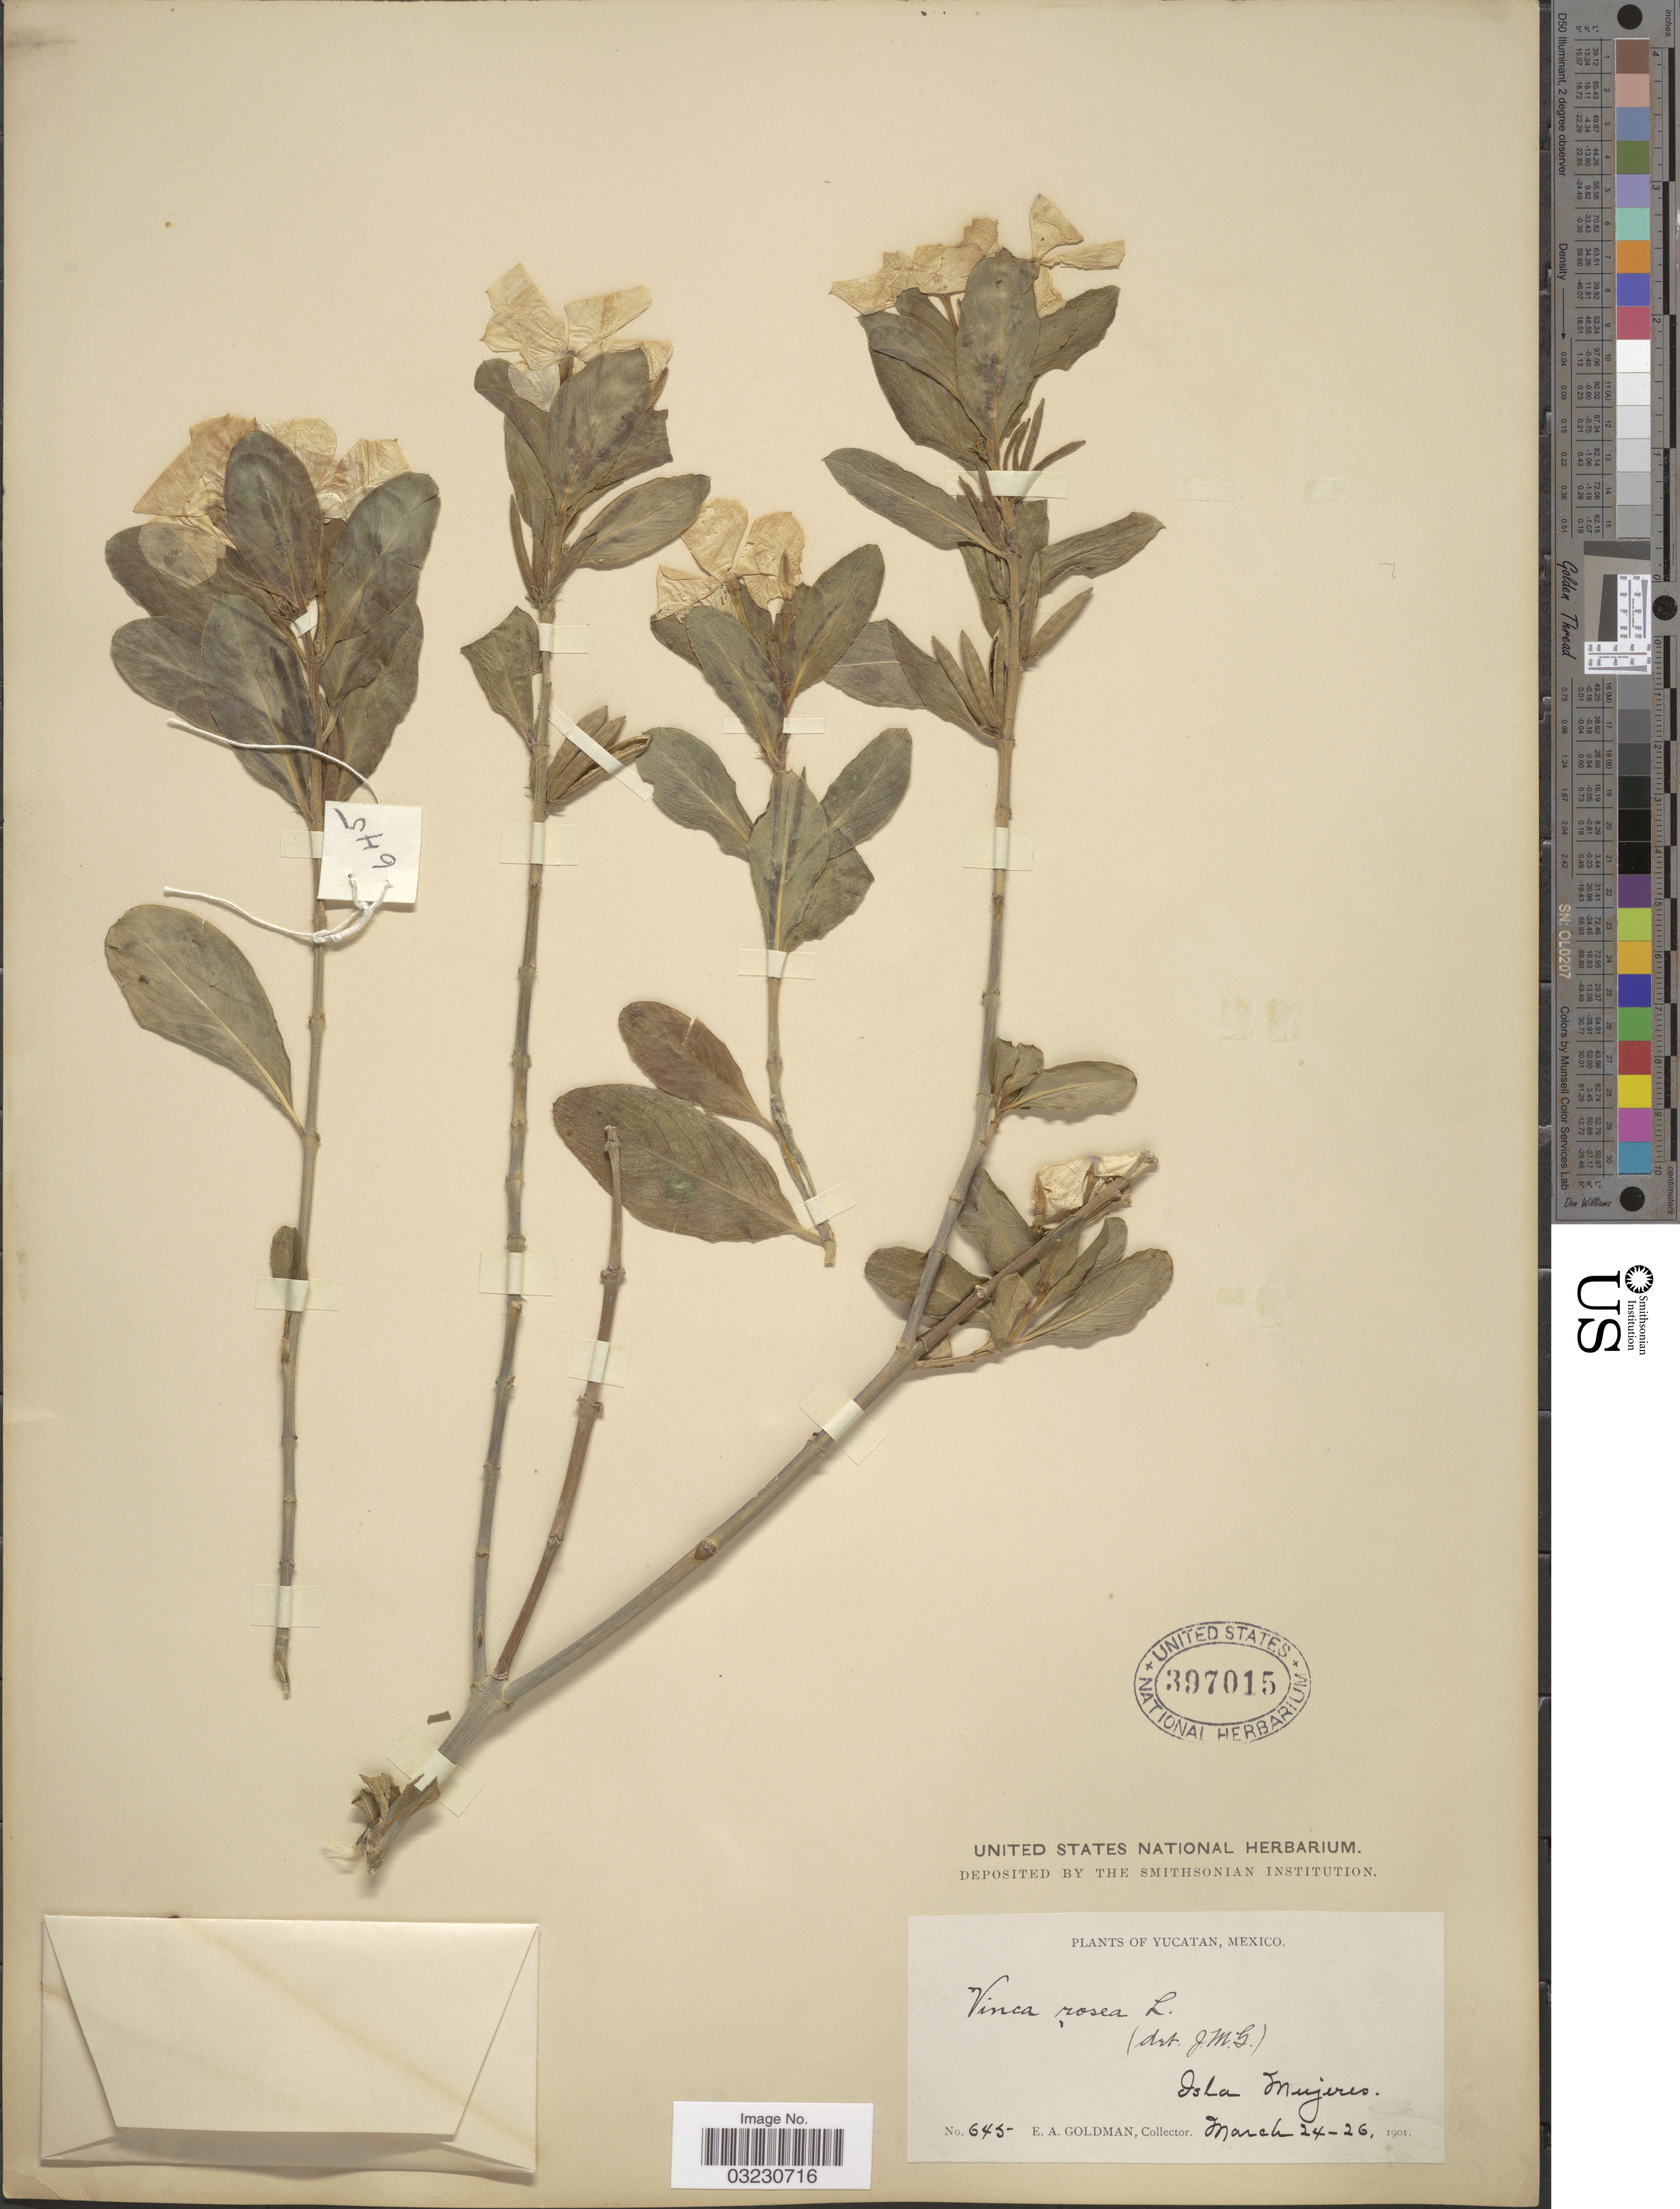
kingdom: Plantae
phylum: Tracheophyta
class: Magnoliopsida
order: Gentianales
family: Apocynaceae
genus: Catharanthus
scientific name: Catharanthus roseus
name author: (L.) G. Don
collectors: E. A. Goldman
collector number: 645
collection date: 1901-03-24/1901-03-26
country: Mexico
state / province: Yucatán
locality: Isla Mujeres.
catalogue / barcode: US 397015